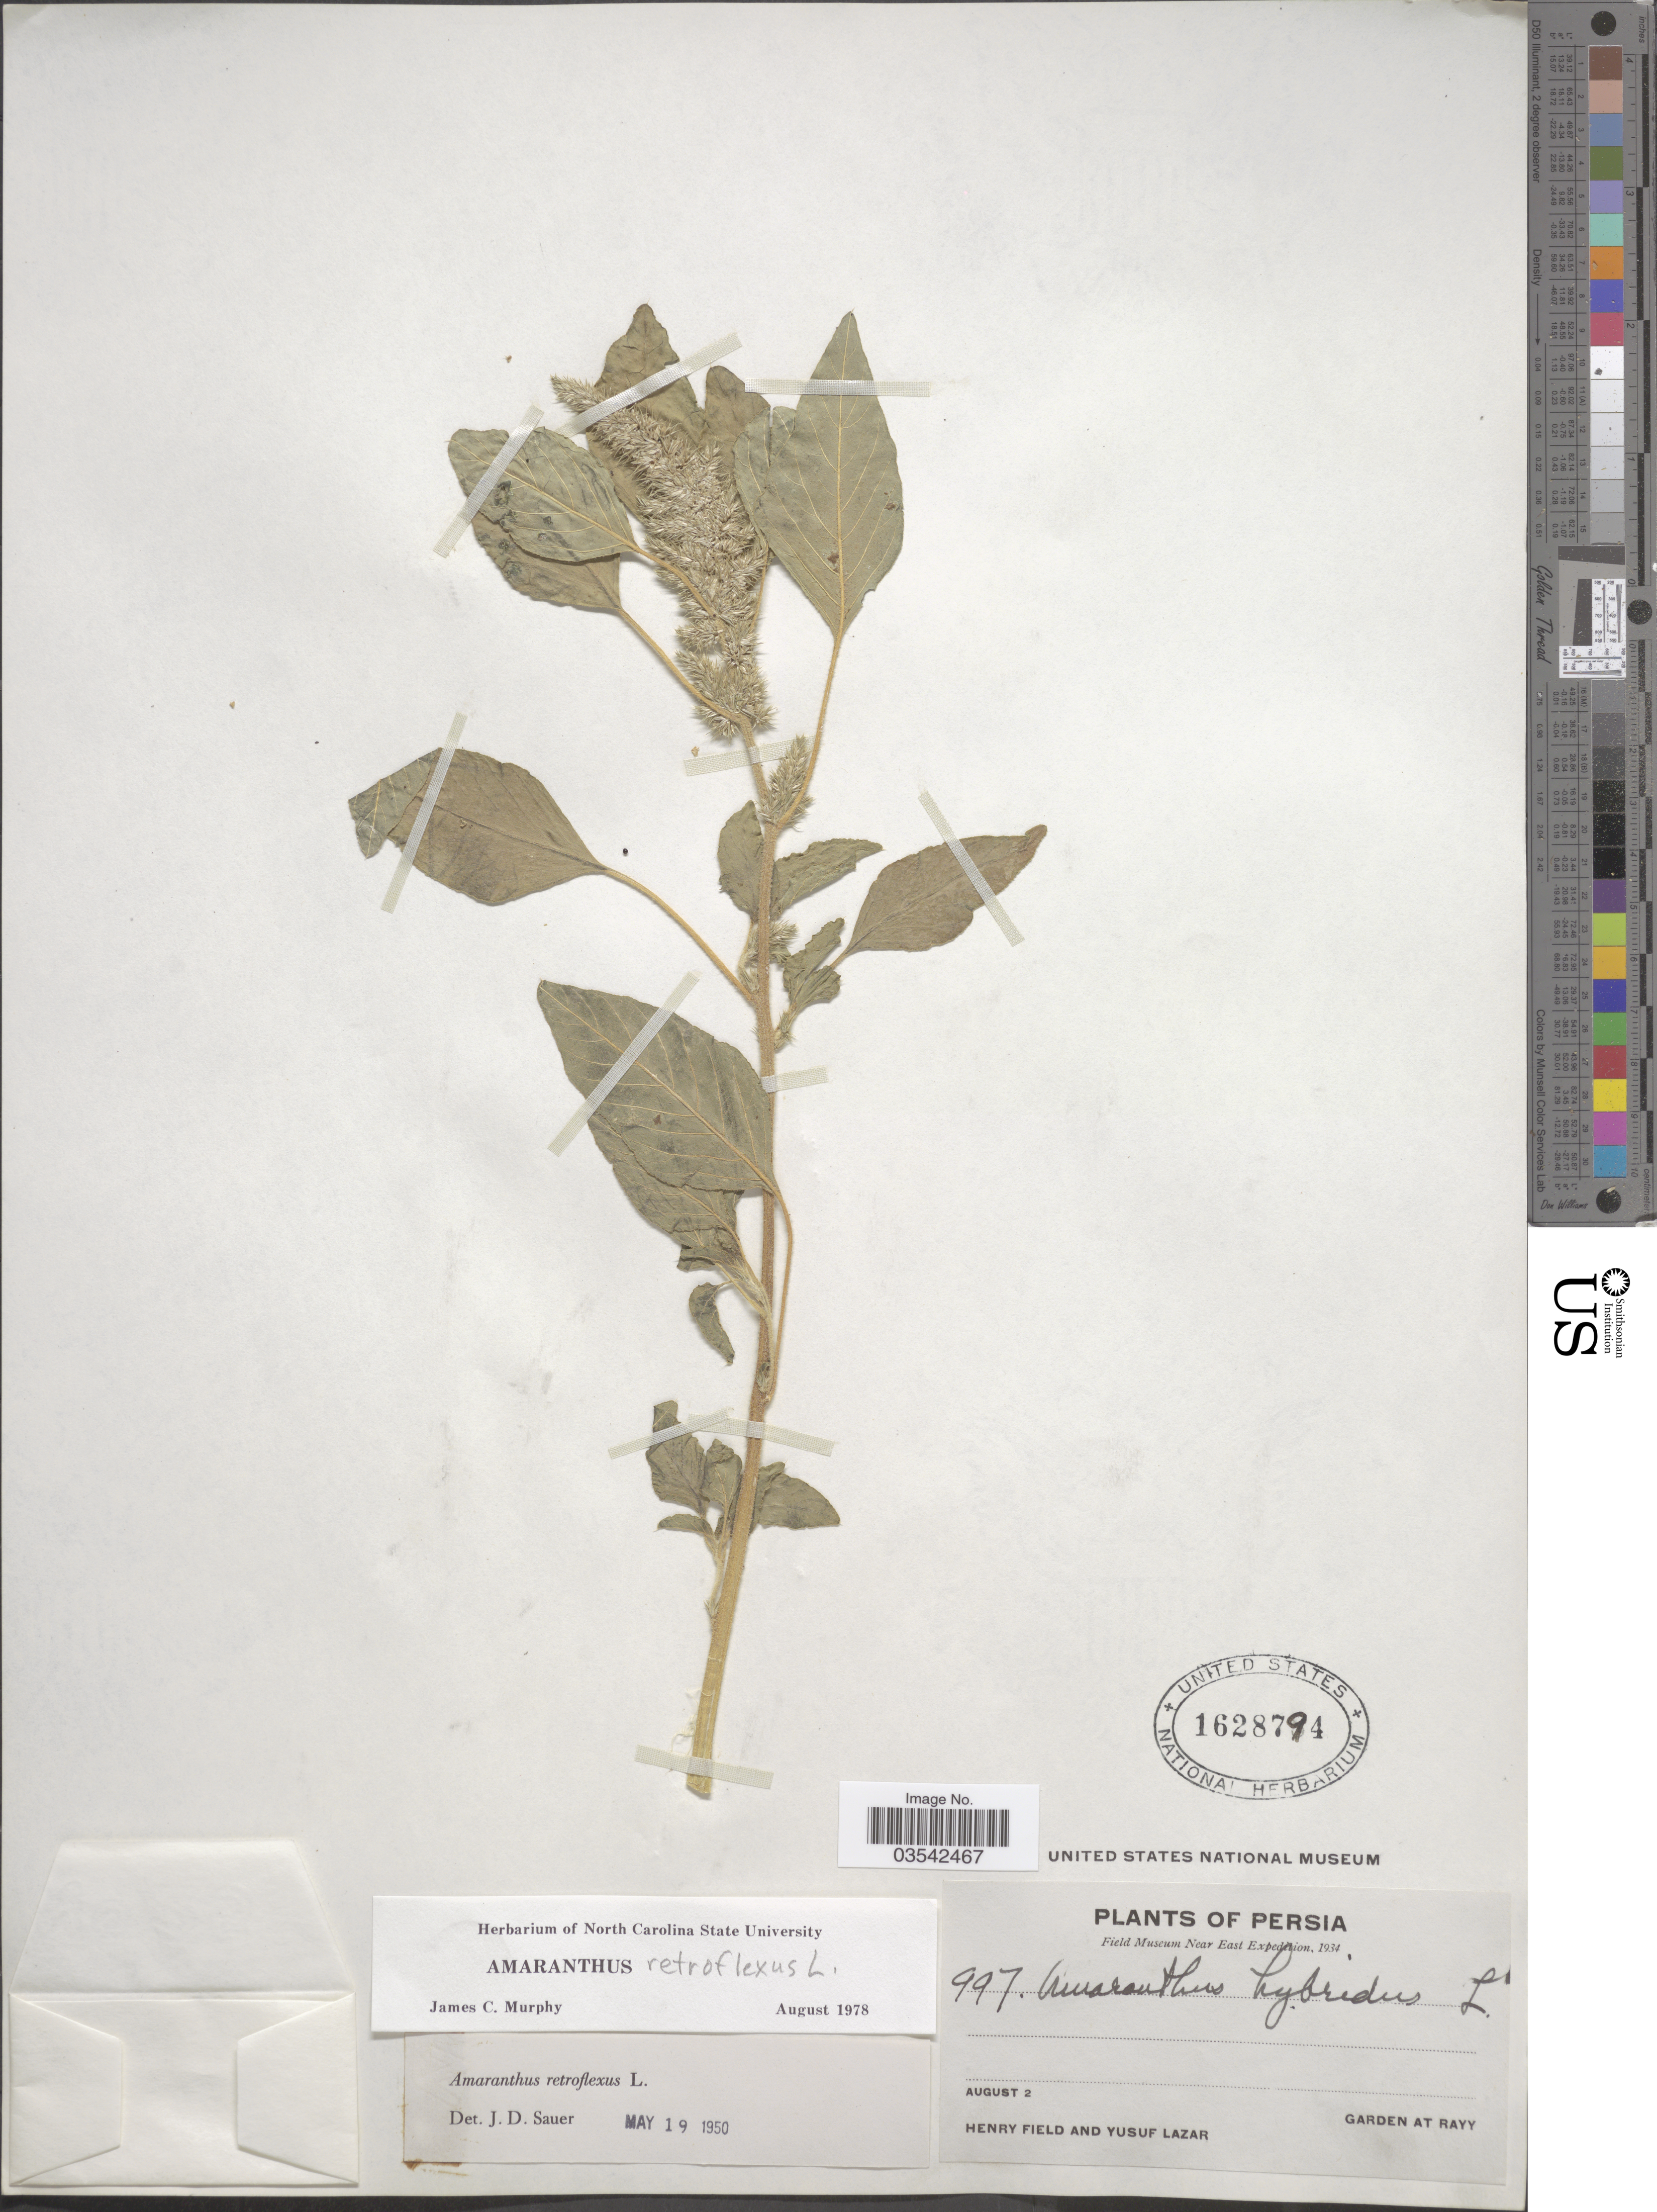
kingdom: Plantae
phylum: Tracheophyta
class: Magnoliopsida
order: Caryophyllales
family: Amaranthaceae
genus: Amaranthus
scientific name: Amaranthus retroflexus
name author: L.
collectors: H. Field & Y. Lazar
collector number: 997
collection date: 1934-08-02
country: Iran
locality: Persia. Garden at Rayy.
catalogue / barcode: US 1628794